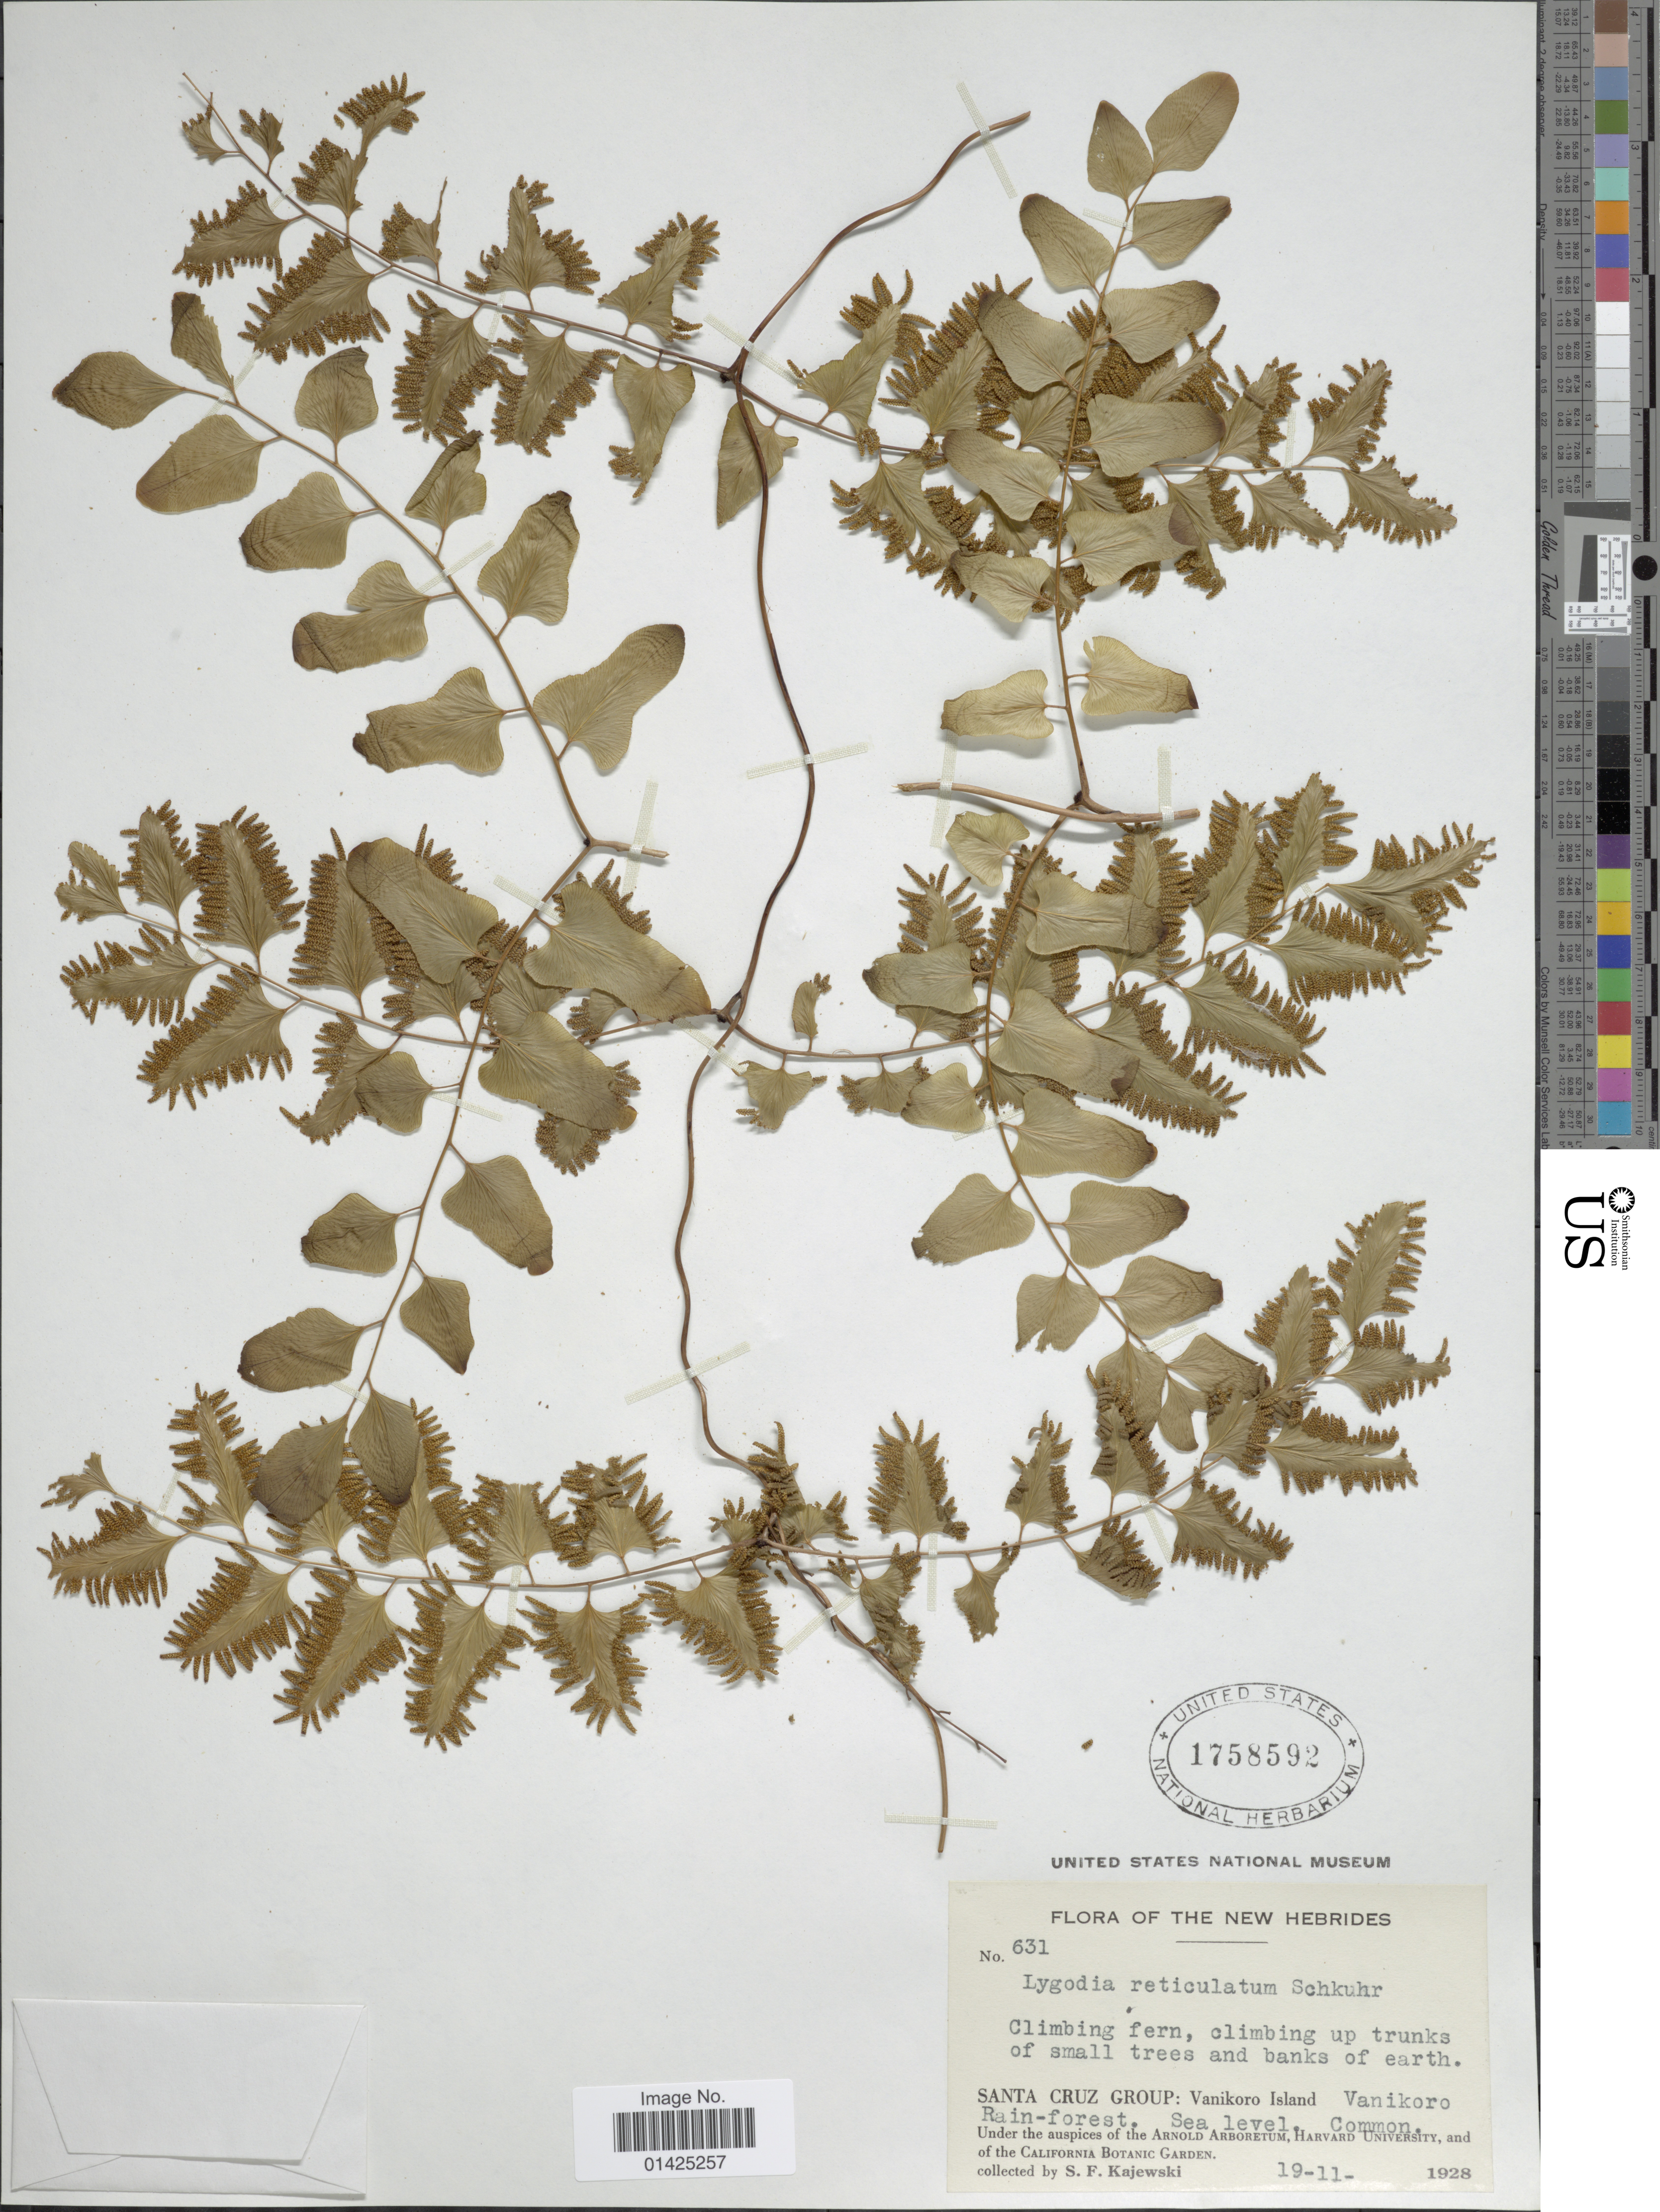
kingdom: Plantae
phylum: Tracheophyta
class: Polypodiopsida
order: Schizaeales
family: Lygodiaceae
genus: Lygodium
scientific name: Lygodium reticulatum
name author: Schkuhr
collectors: S.J. Kajewski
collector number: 631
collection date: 1928-11-19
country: Solomon Islands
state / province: Santa Cruz Is.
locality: The New Hebrides, Vanikoro island.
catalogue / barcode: US 1758592